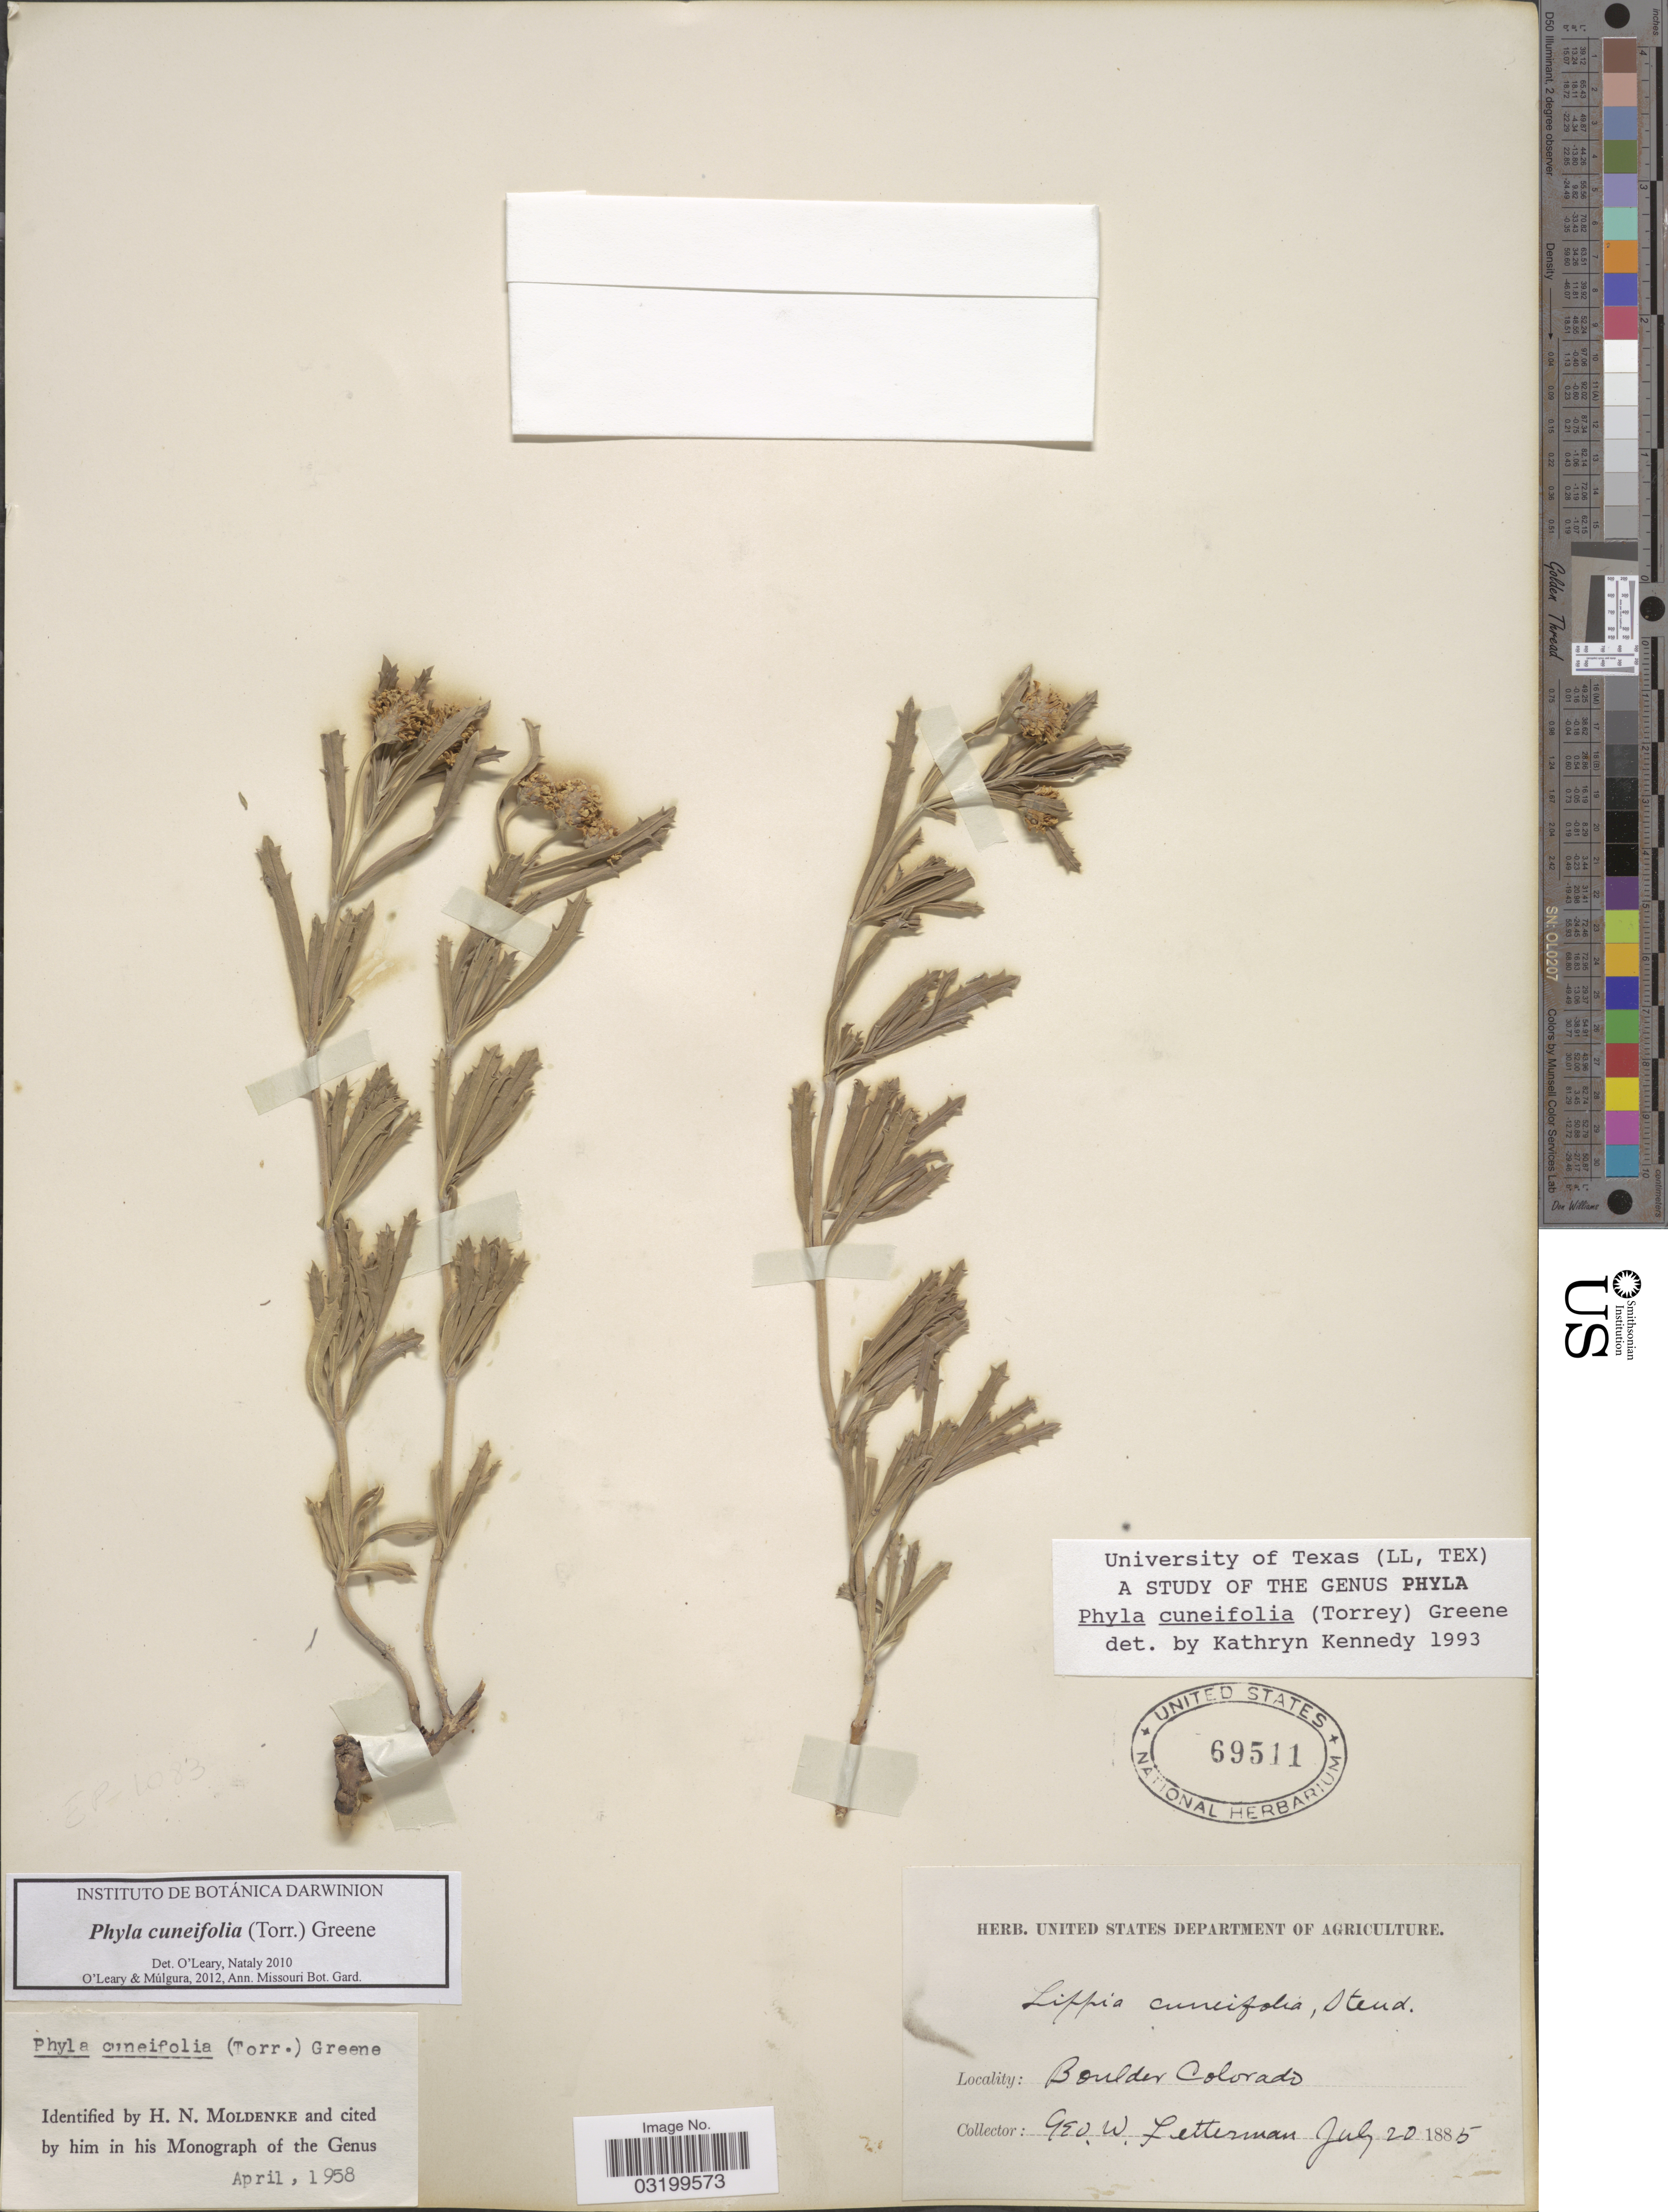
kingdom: Plantae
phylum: Tracheophyta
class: Magnoliopsida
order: Lamiales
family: Verbenaceae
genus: Phyla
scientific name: Phyla cuneifolia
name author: (Torr.) Greene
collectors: G. W. Letterman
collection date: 1885-07-20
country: United States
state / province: Colorado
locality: Boulder Colorado.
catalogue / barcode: US 69511